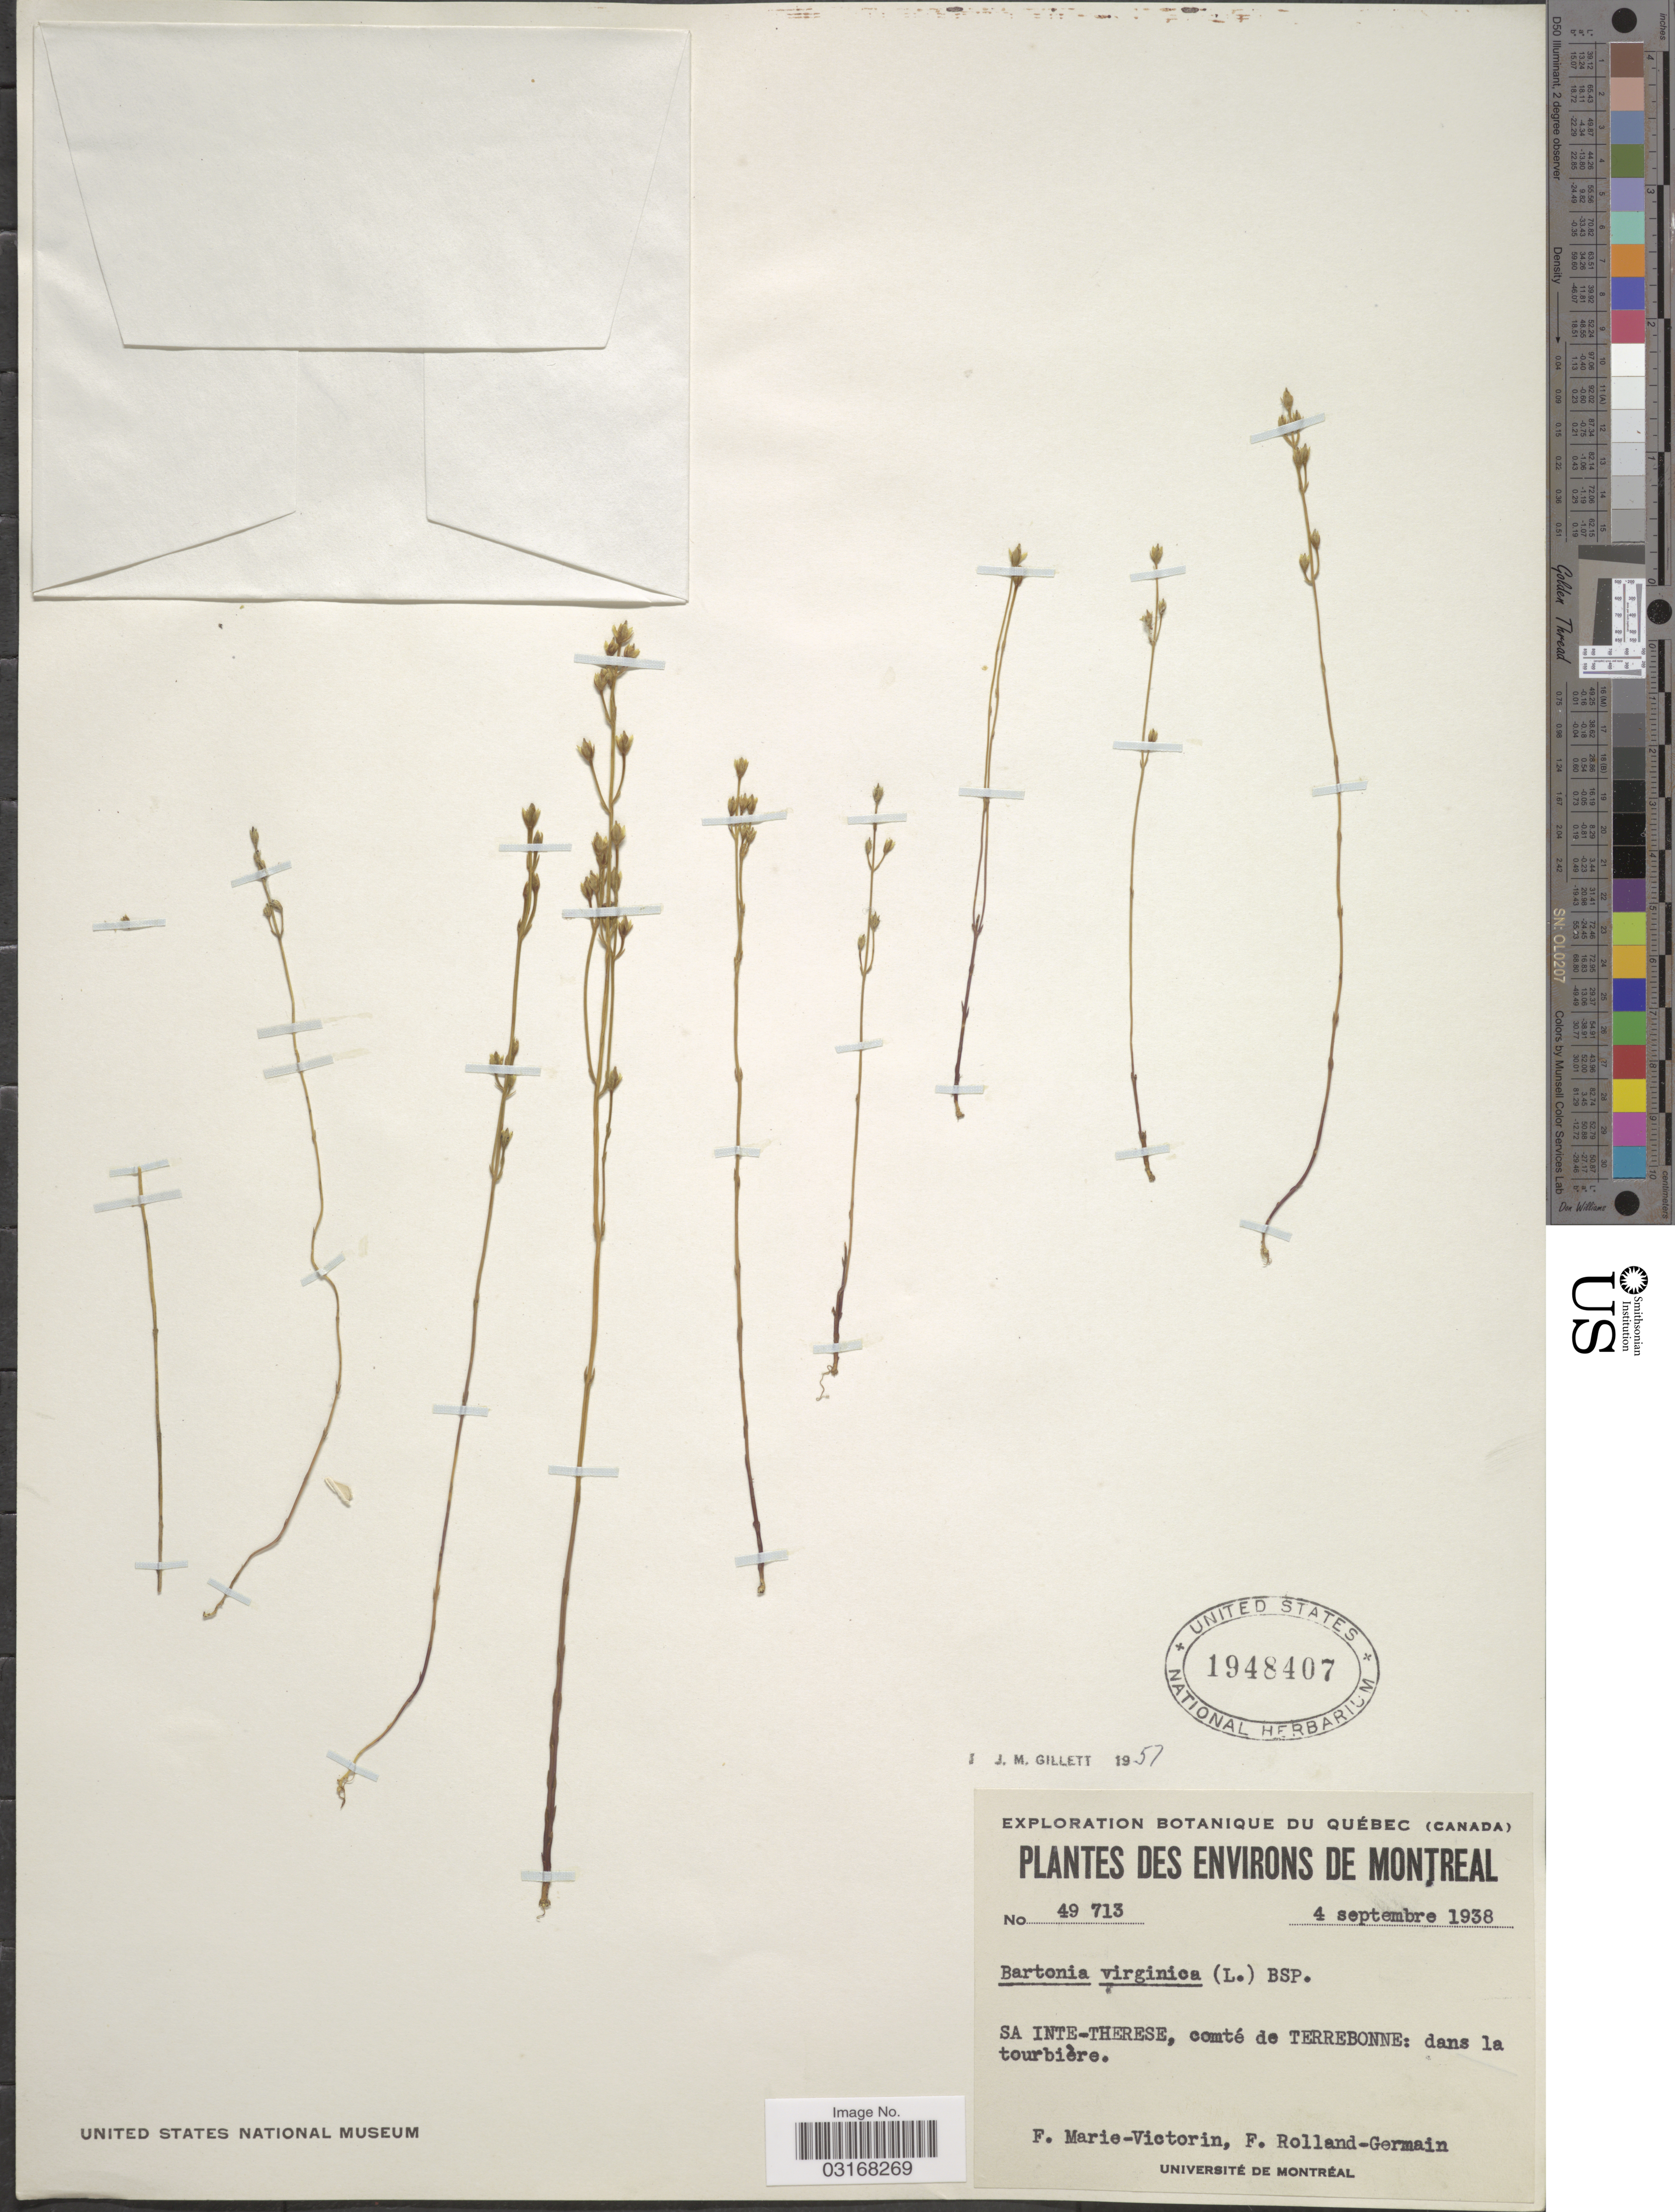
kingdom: Plantae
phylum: Tracheophyta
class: Magnoliopsida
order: Gentianales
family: Gentianaceae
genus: Bartonia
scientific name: Bartonia virginica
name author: (L.) Britton, Stearns & Poggenb.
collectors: F. Marie-Victorin & Rolland-Germain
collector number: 49713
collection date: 1938-09-04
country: Canada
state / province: Quebec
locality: Environs des Montreal. Sainte-Therese, comté de Terrebonne: dans la tourbière.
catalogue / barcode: US 1948407